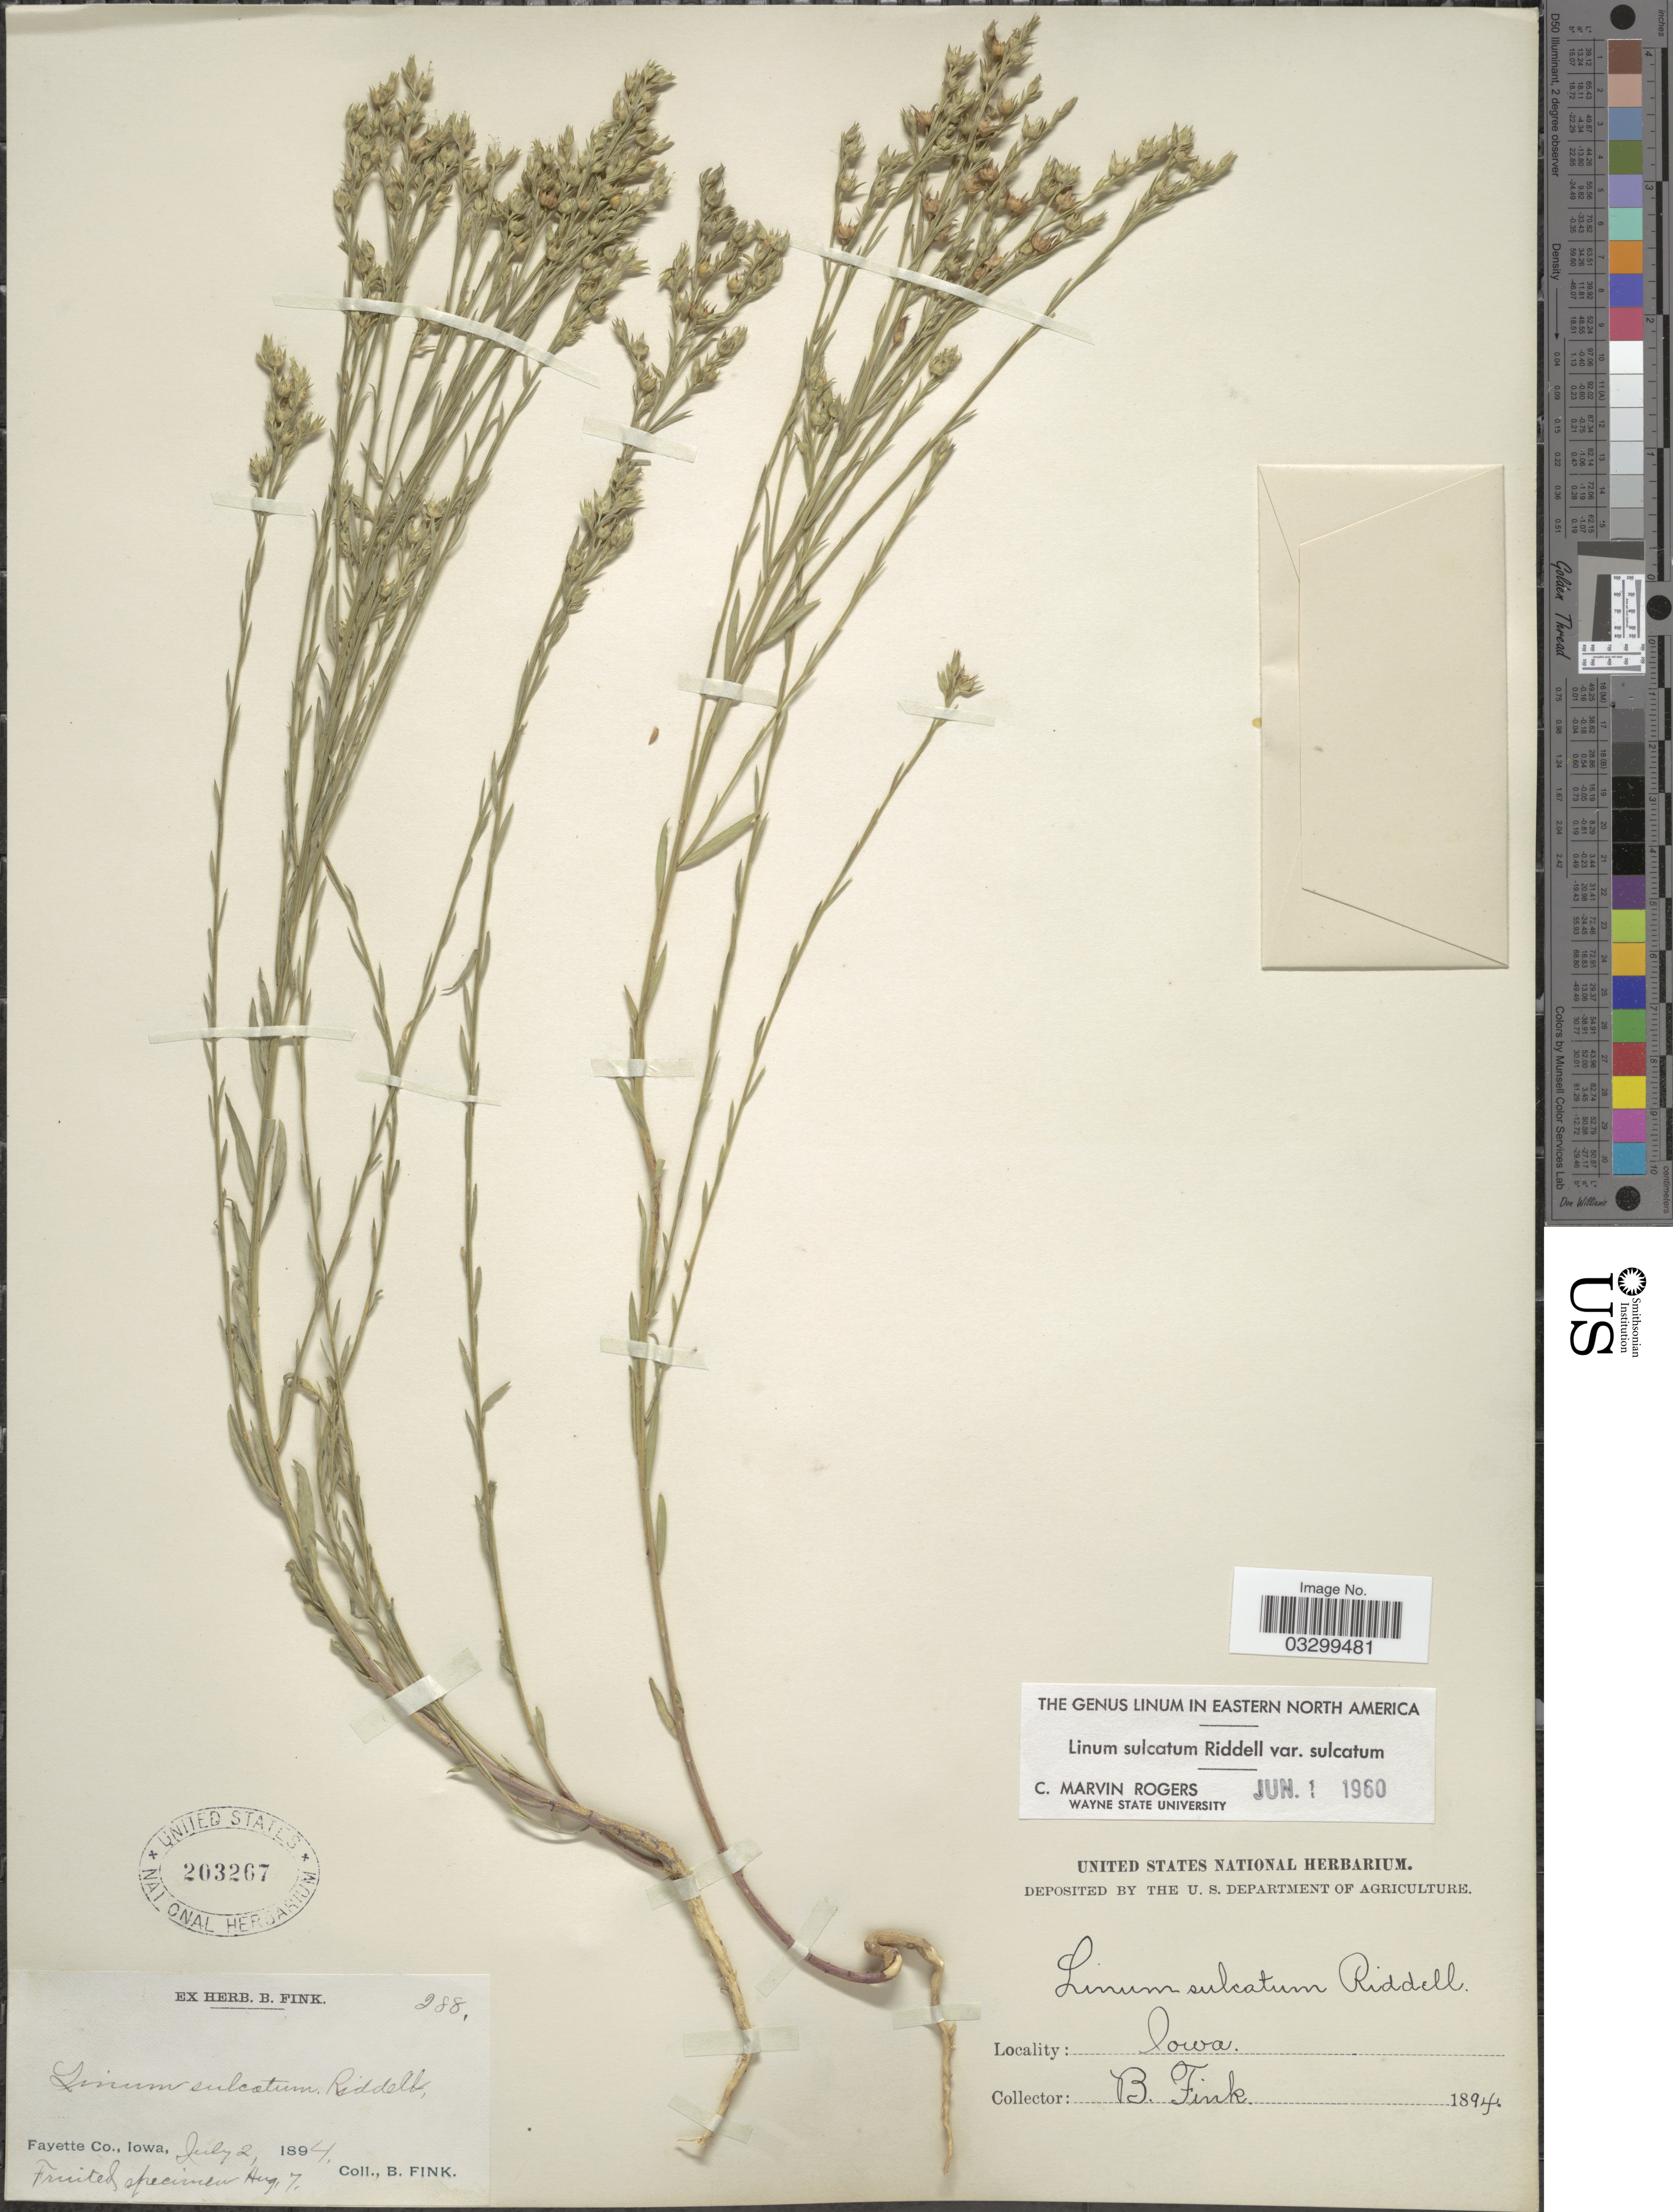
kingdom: Plantae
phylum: Tracheophyta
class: Magnoliopsida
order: Malpighiales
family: Linaceae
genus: Linum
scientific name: Linum sulcatum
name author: Riddell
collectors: B. Fink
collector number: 288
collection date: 1894-07-02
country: United States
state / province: Iowa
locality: Fayette Co.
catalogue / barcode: US 203267